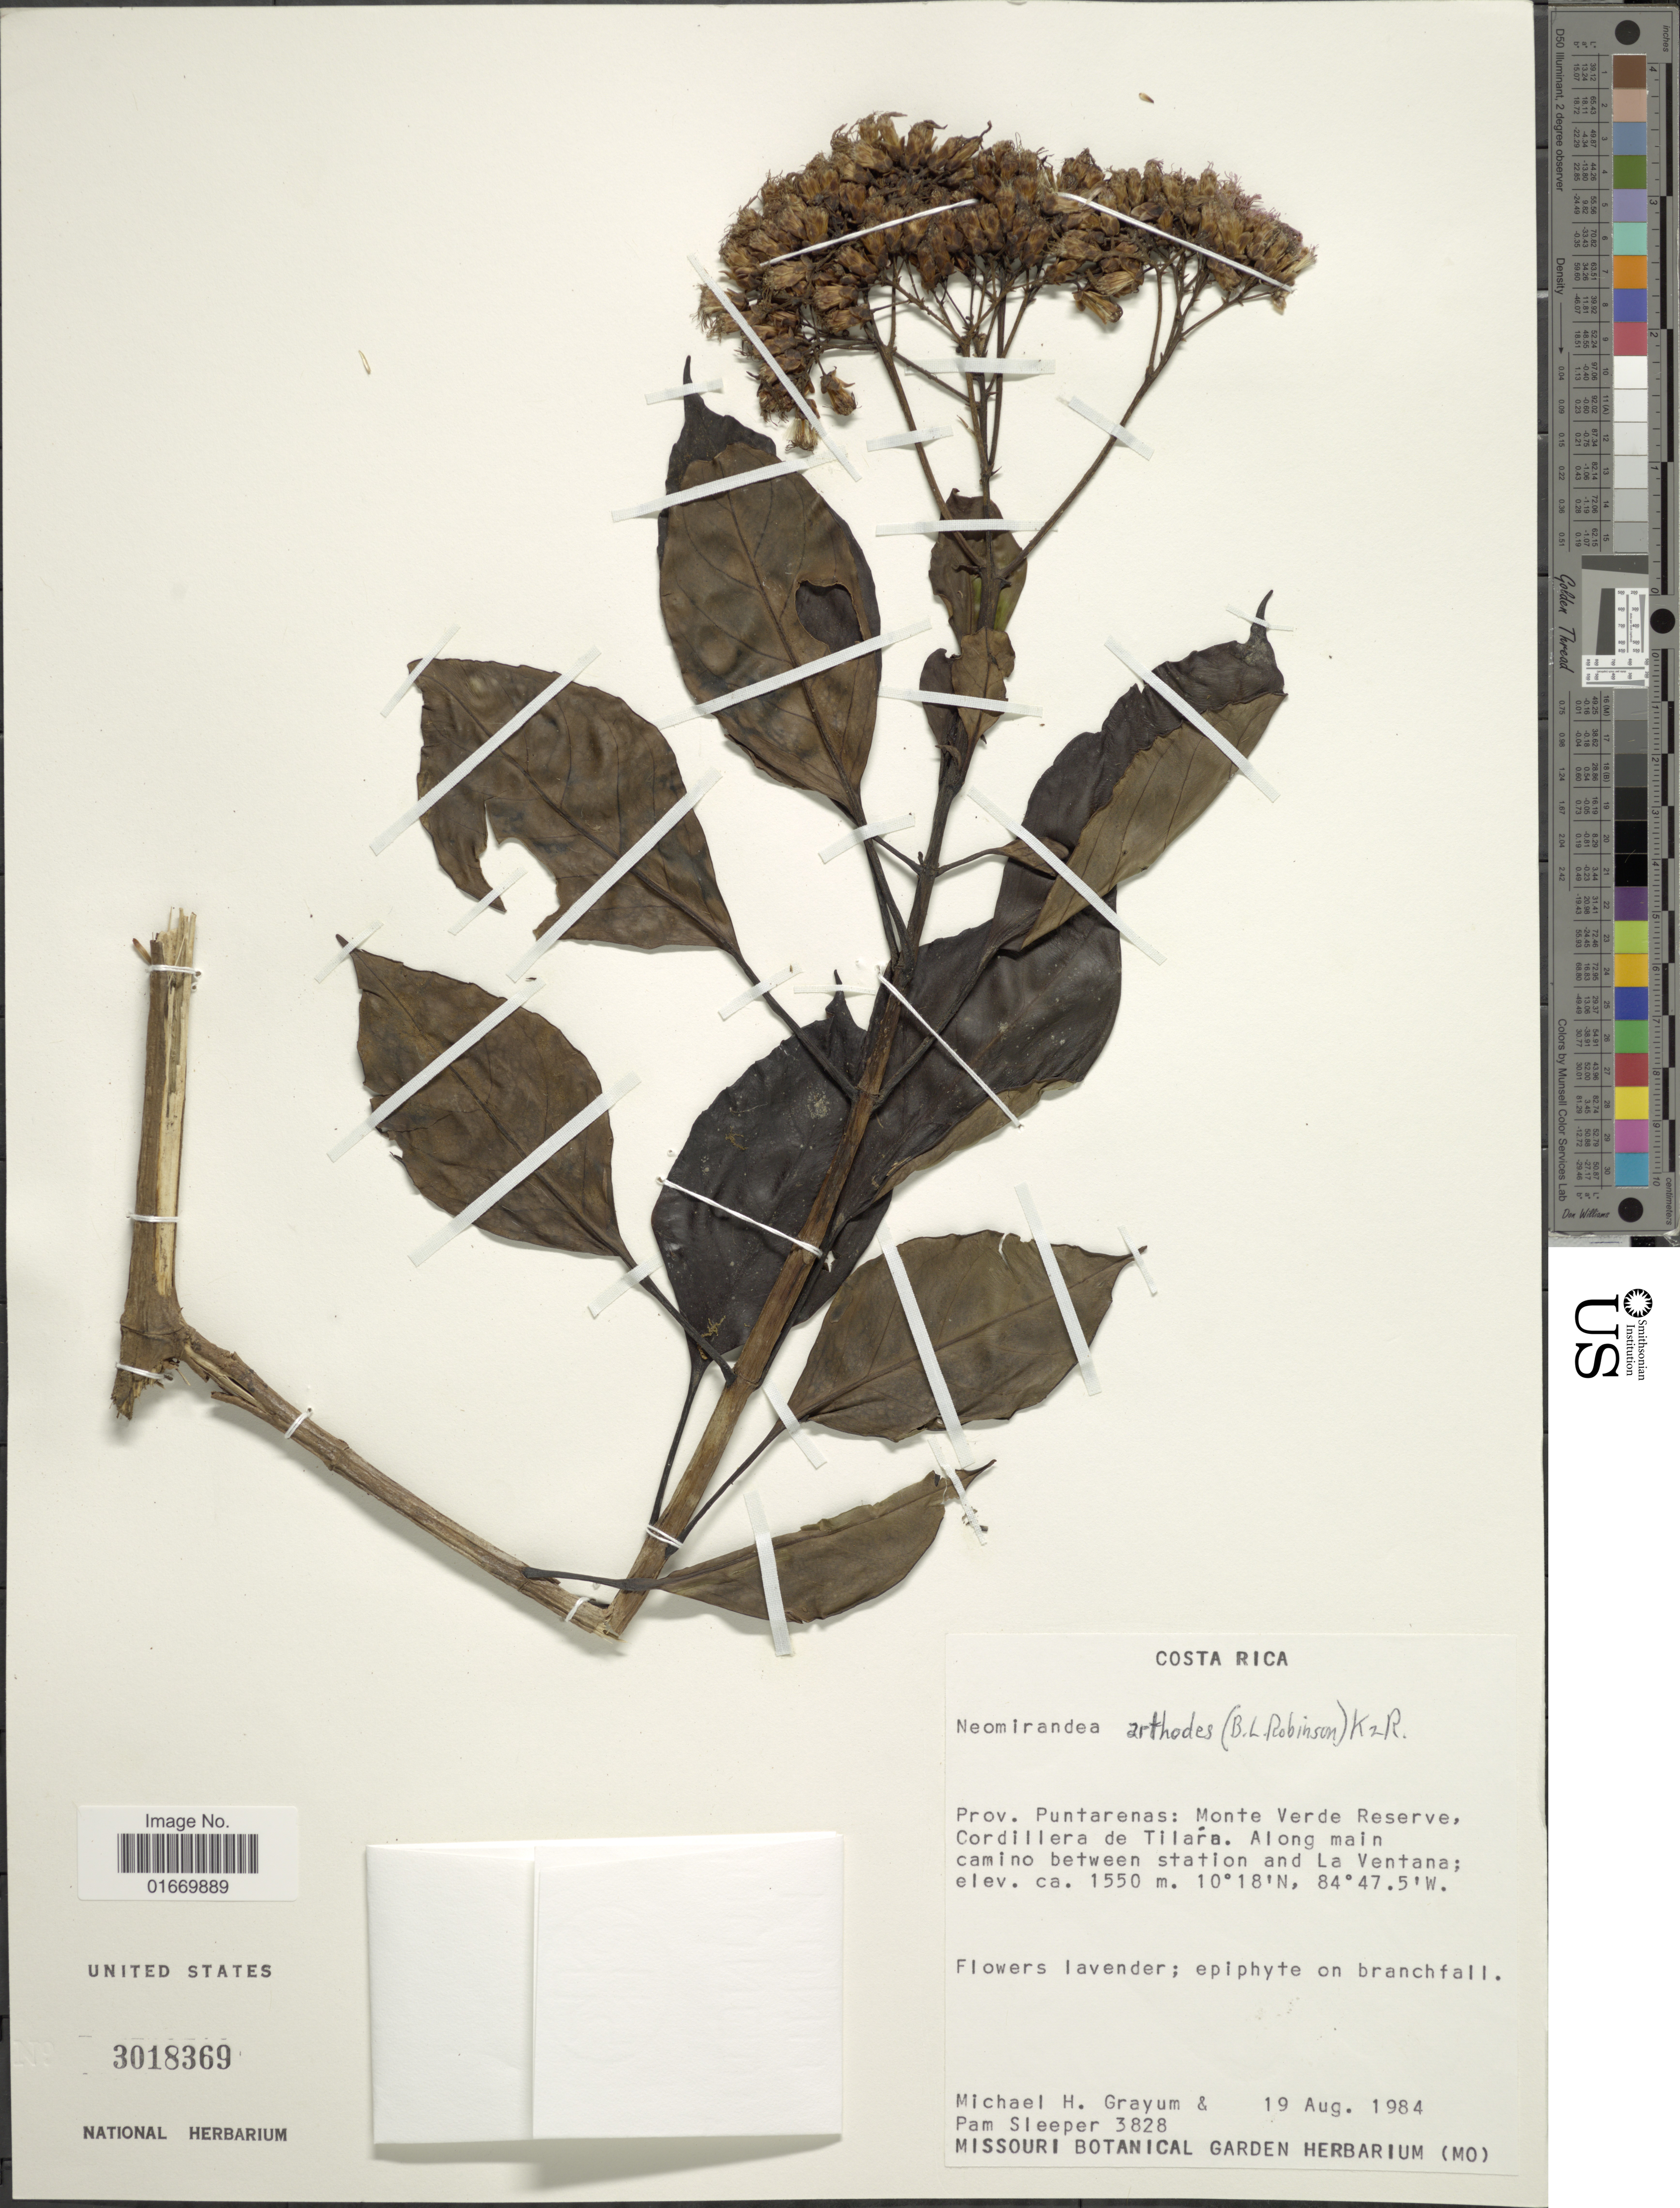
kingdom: Plantae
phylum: Tracheophyta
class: Magnoliopsida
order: Asterales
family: Asteraceae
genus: Neomirandea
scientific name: Neomirandea arthodes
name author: (B.L. Rob.) R.M. King & H. Rob.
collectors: M. H. Grayum & P. Sleeper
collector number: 3828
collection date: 1984-08-19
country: Costa Rica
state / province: Puntarenas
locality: Monte Verde Reserve, Cordillera de Tilara, along main camino between station and La Ventana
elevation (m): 1550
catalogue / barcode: US 3018369